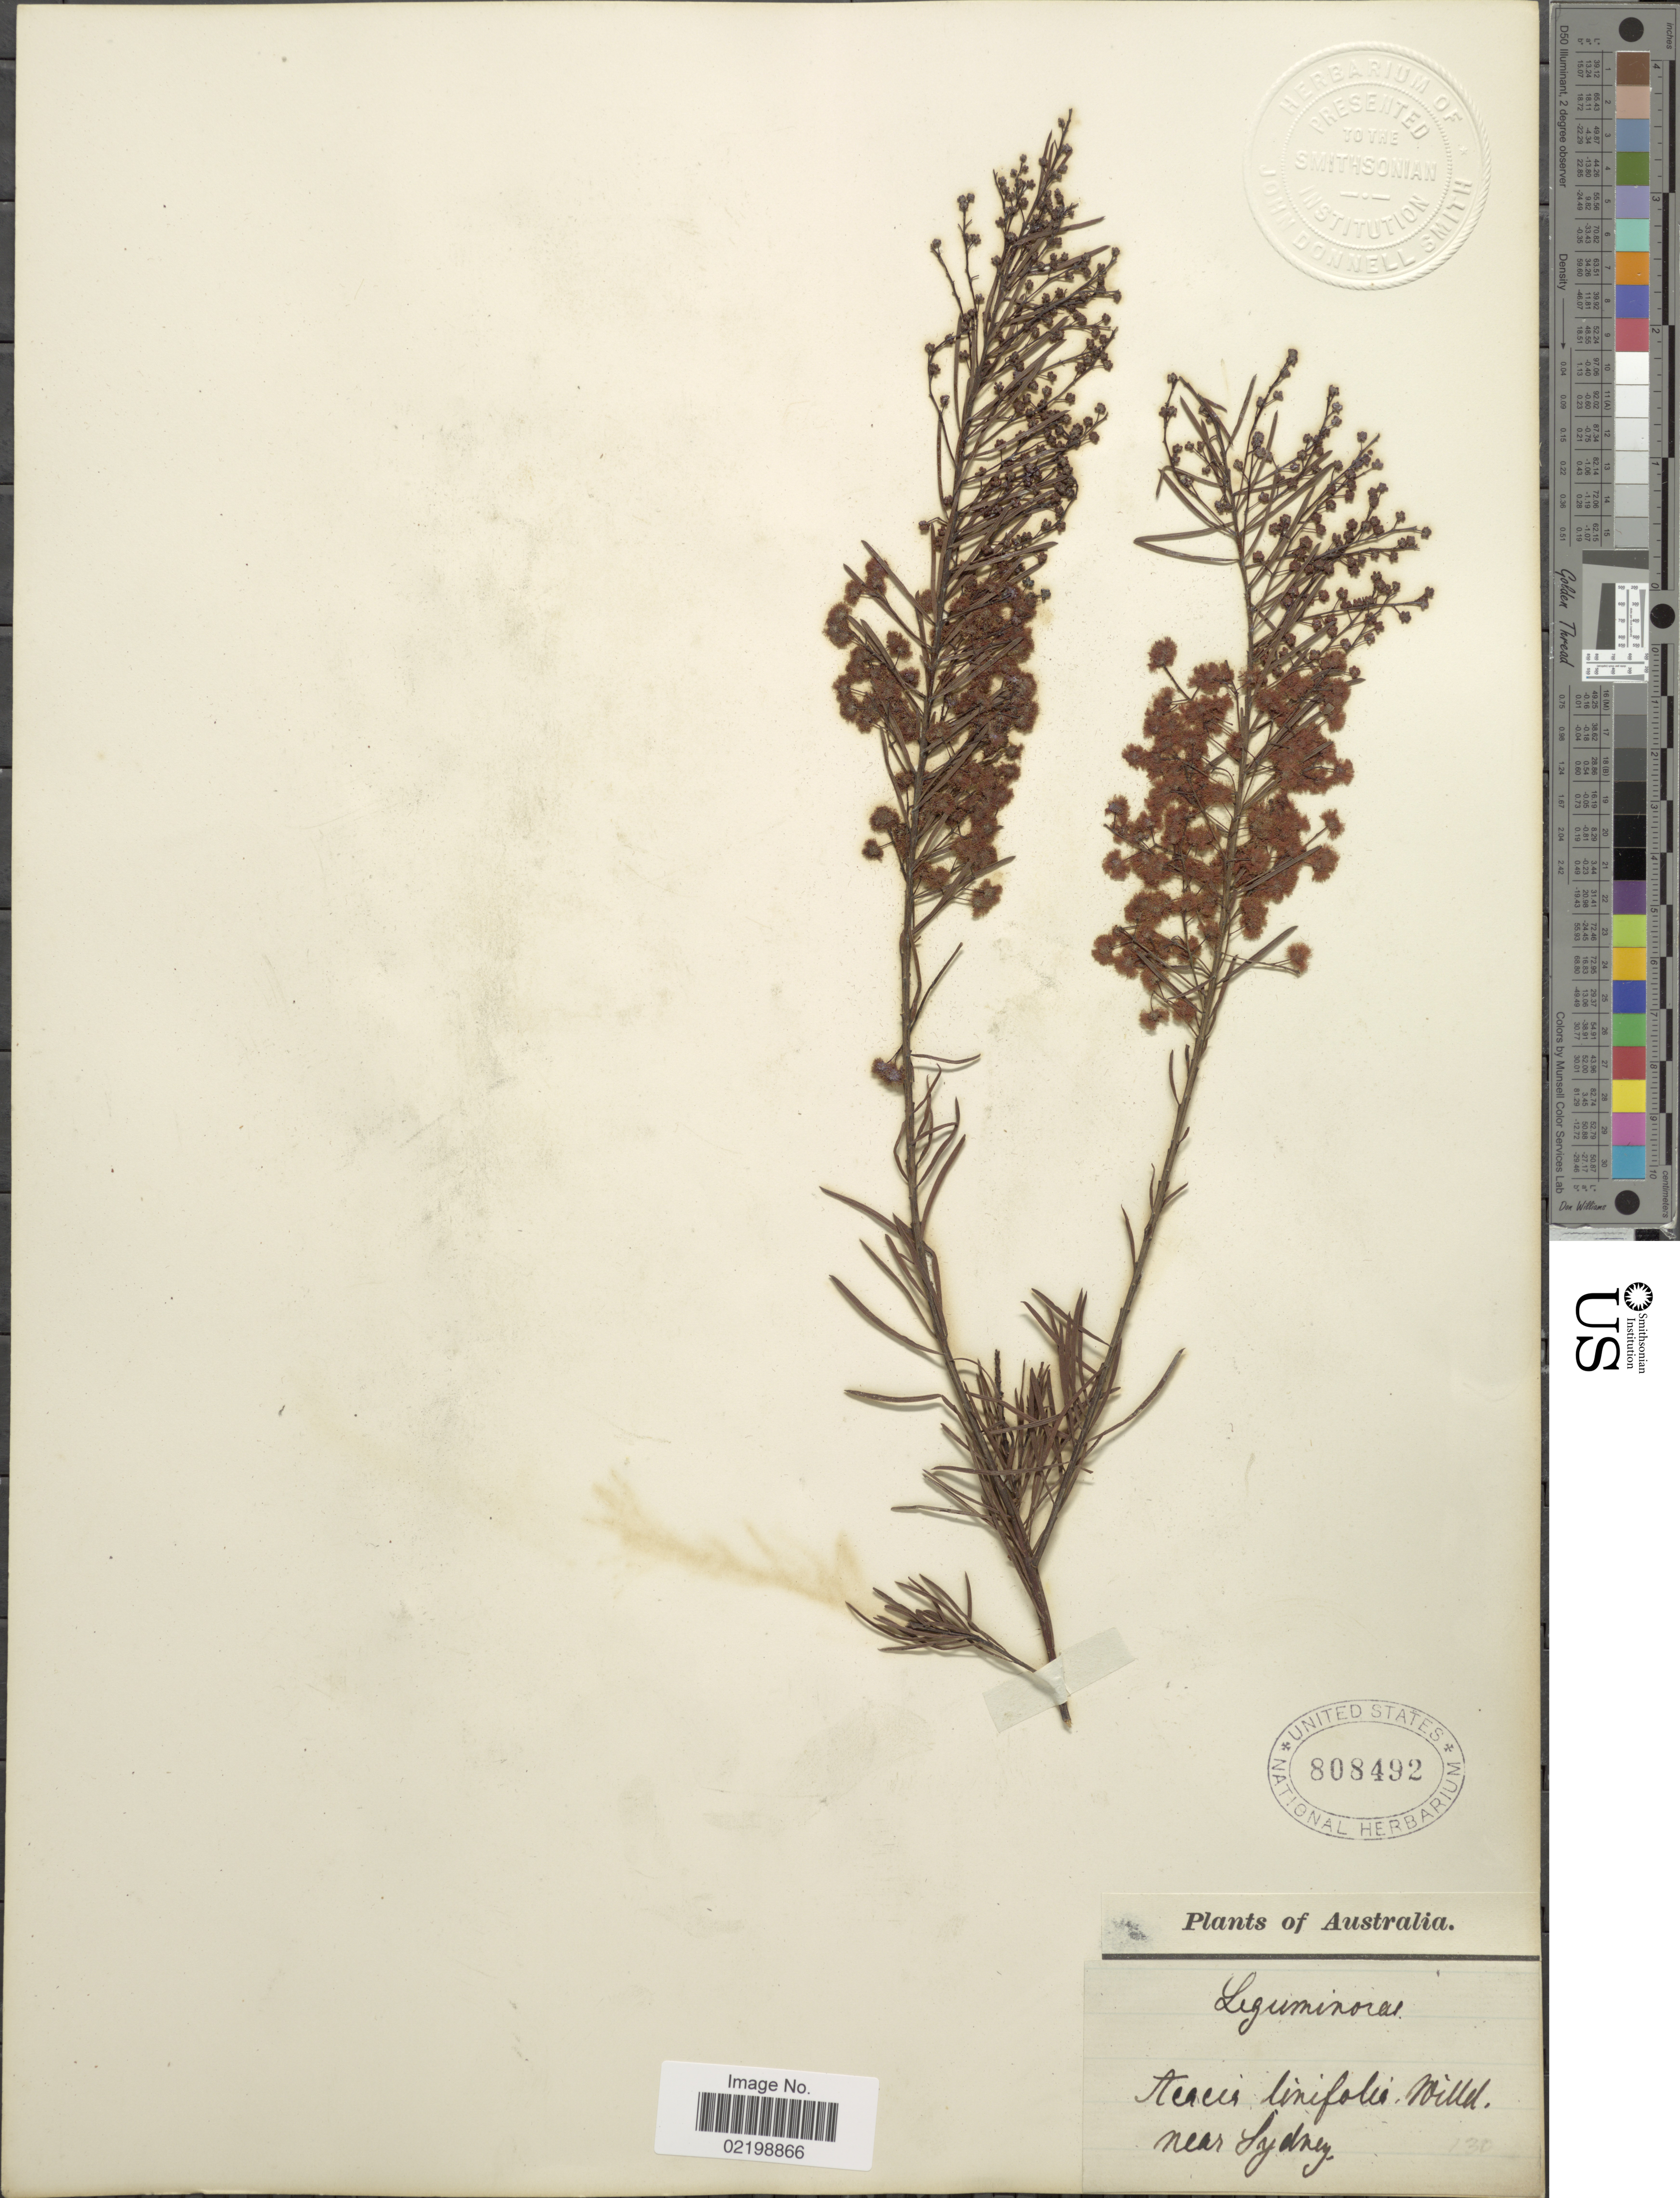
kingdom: Plantae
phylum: Tracheophyta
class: Magnoliopsida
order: Fabales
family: Fabaceae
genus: Acacia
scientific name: Acacia linifolia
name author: (Vent.) Willd.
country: Australia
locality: Near Sydney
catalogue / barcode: US 808492